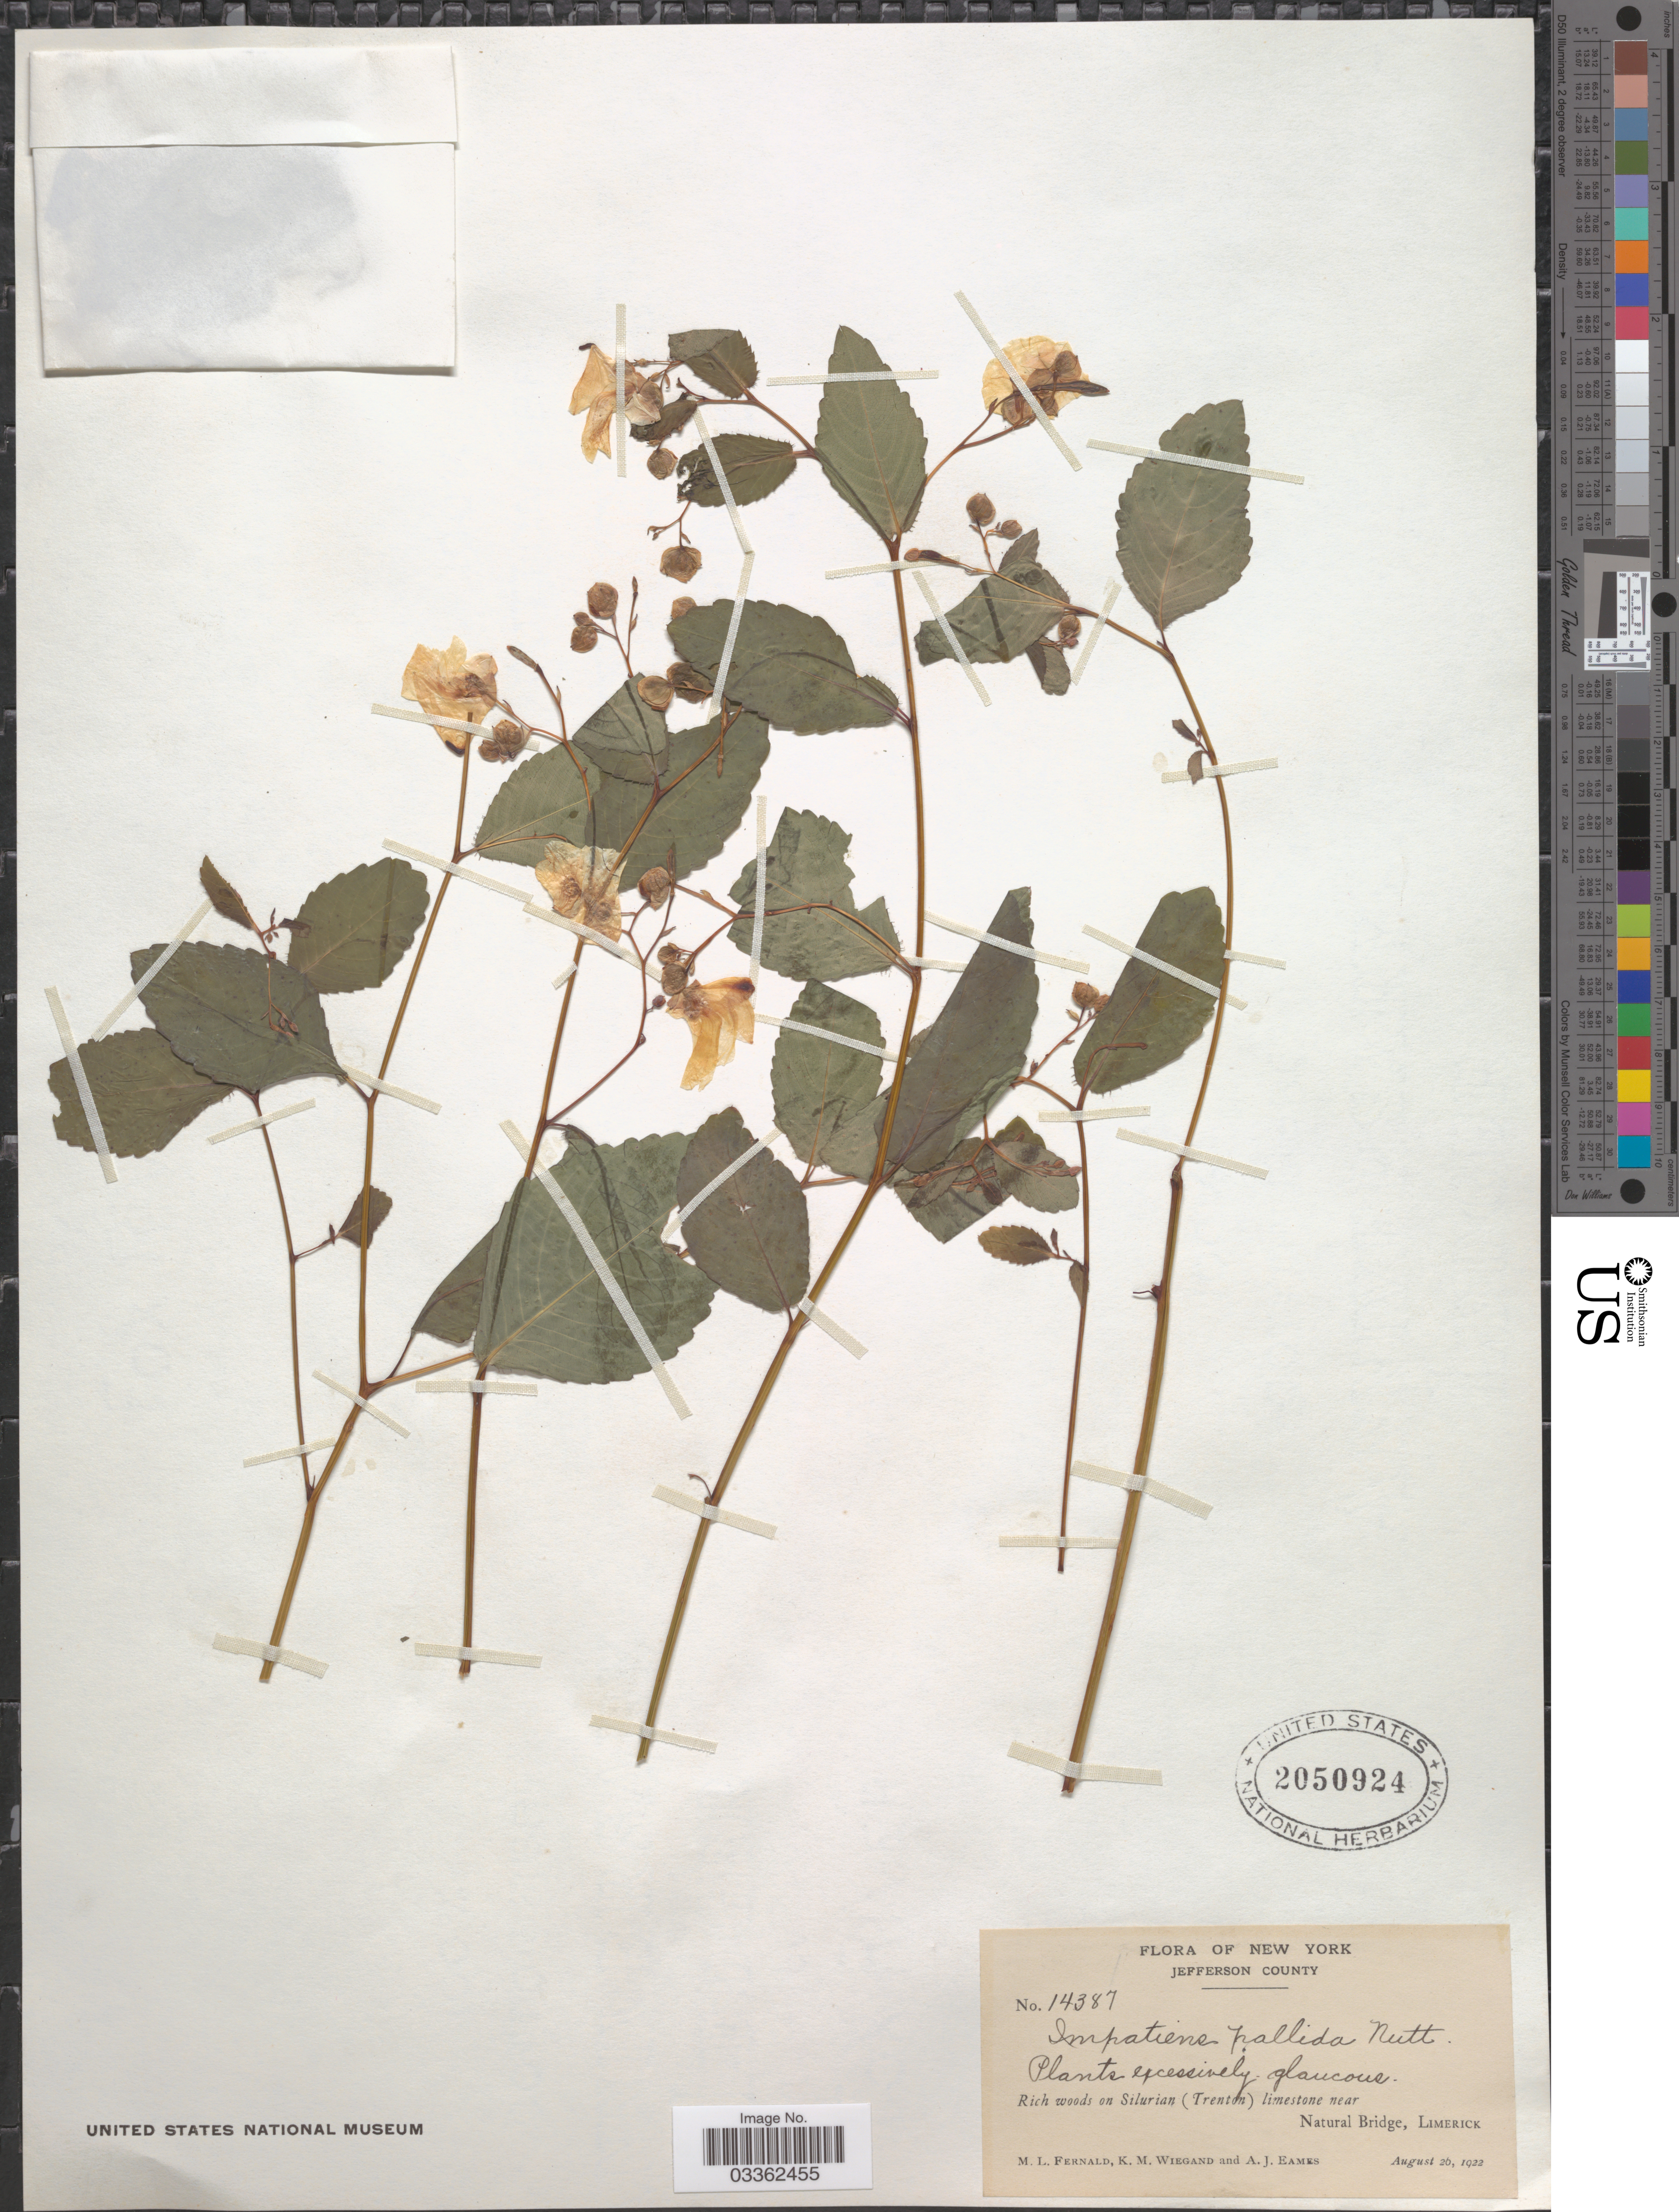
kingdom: Plantae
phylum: Tracheophyta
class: Magnoliopsida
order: Ericales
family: Balsaminaceae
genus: Impatiens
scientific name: Impatiens pallida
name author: Nutt.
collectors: M. L. Fernald, K. M. Wiegand & A. J. Eames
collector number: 14387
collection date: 1922-08-26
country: United States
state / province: New York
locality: Jefferson County. Rich woods on Silurian (Trenton) limestone near Natural Bridge, Limerick.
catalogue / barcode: US 2050924